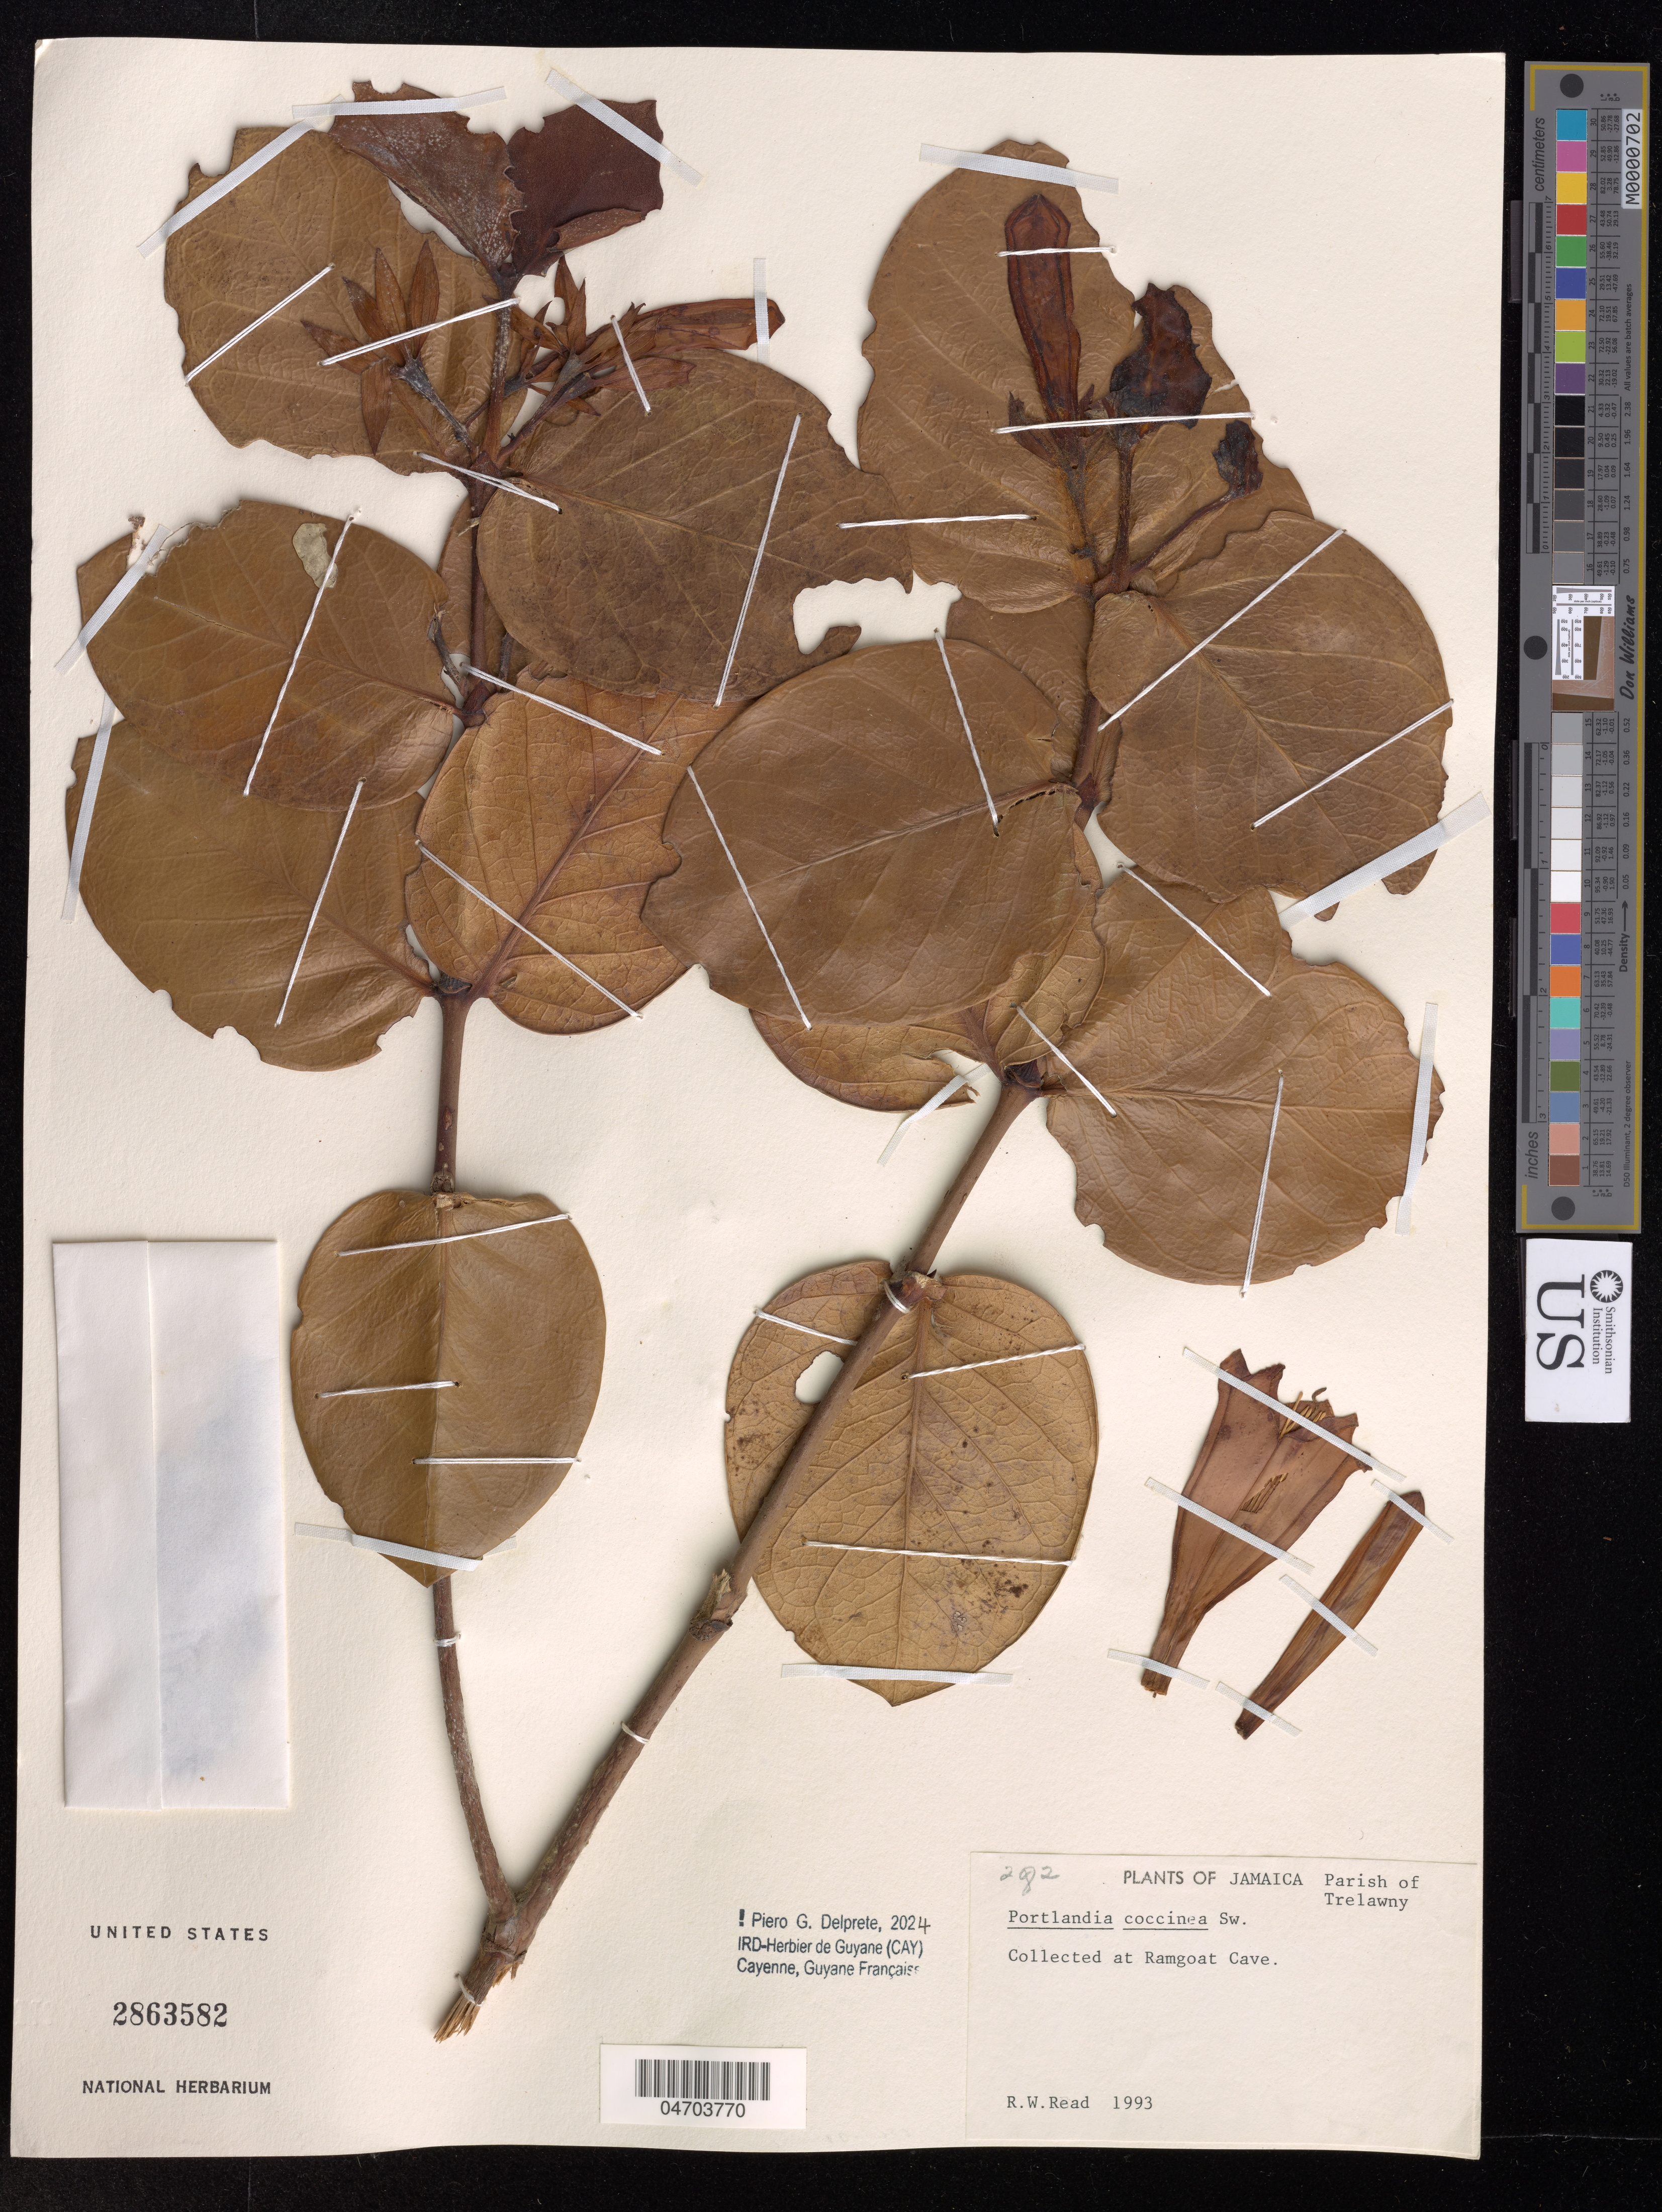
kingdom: Plantae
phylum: Tracheophyta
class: Magnoliopsida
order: Gentianales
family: Rubiaceae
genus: Portlandia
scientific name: Portlandia coccinea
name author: Sw.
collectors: R. Read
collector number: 292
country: Jamaica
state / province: Trelawny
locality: Ramgoat Cave.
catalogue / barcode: US 2863582